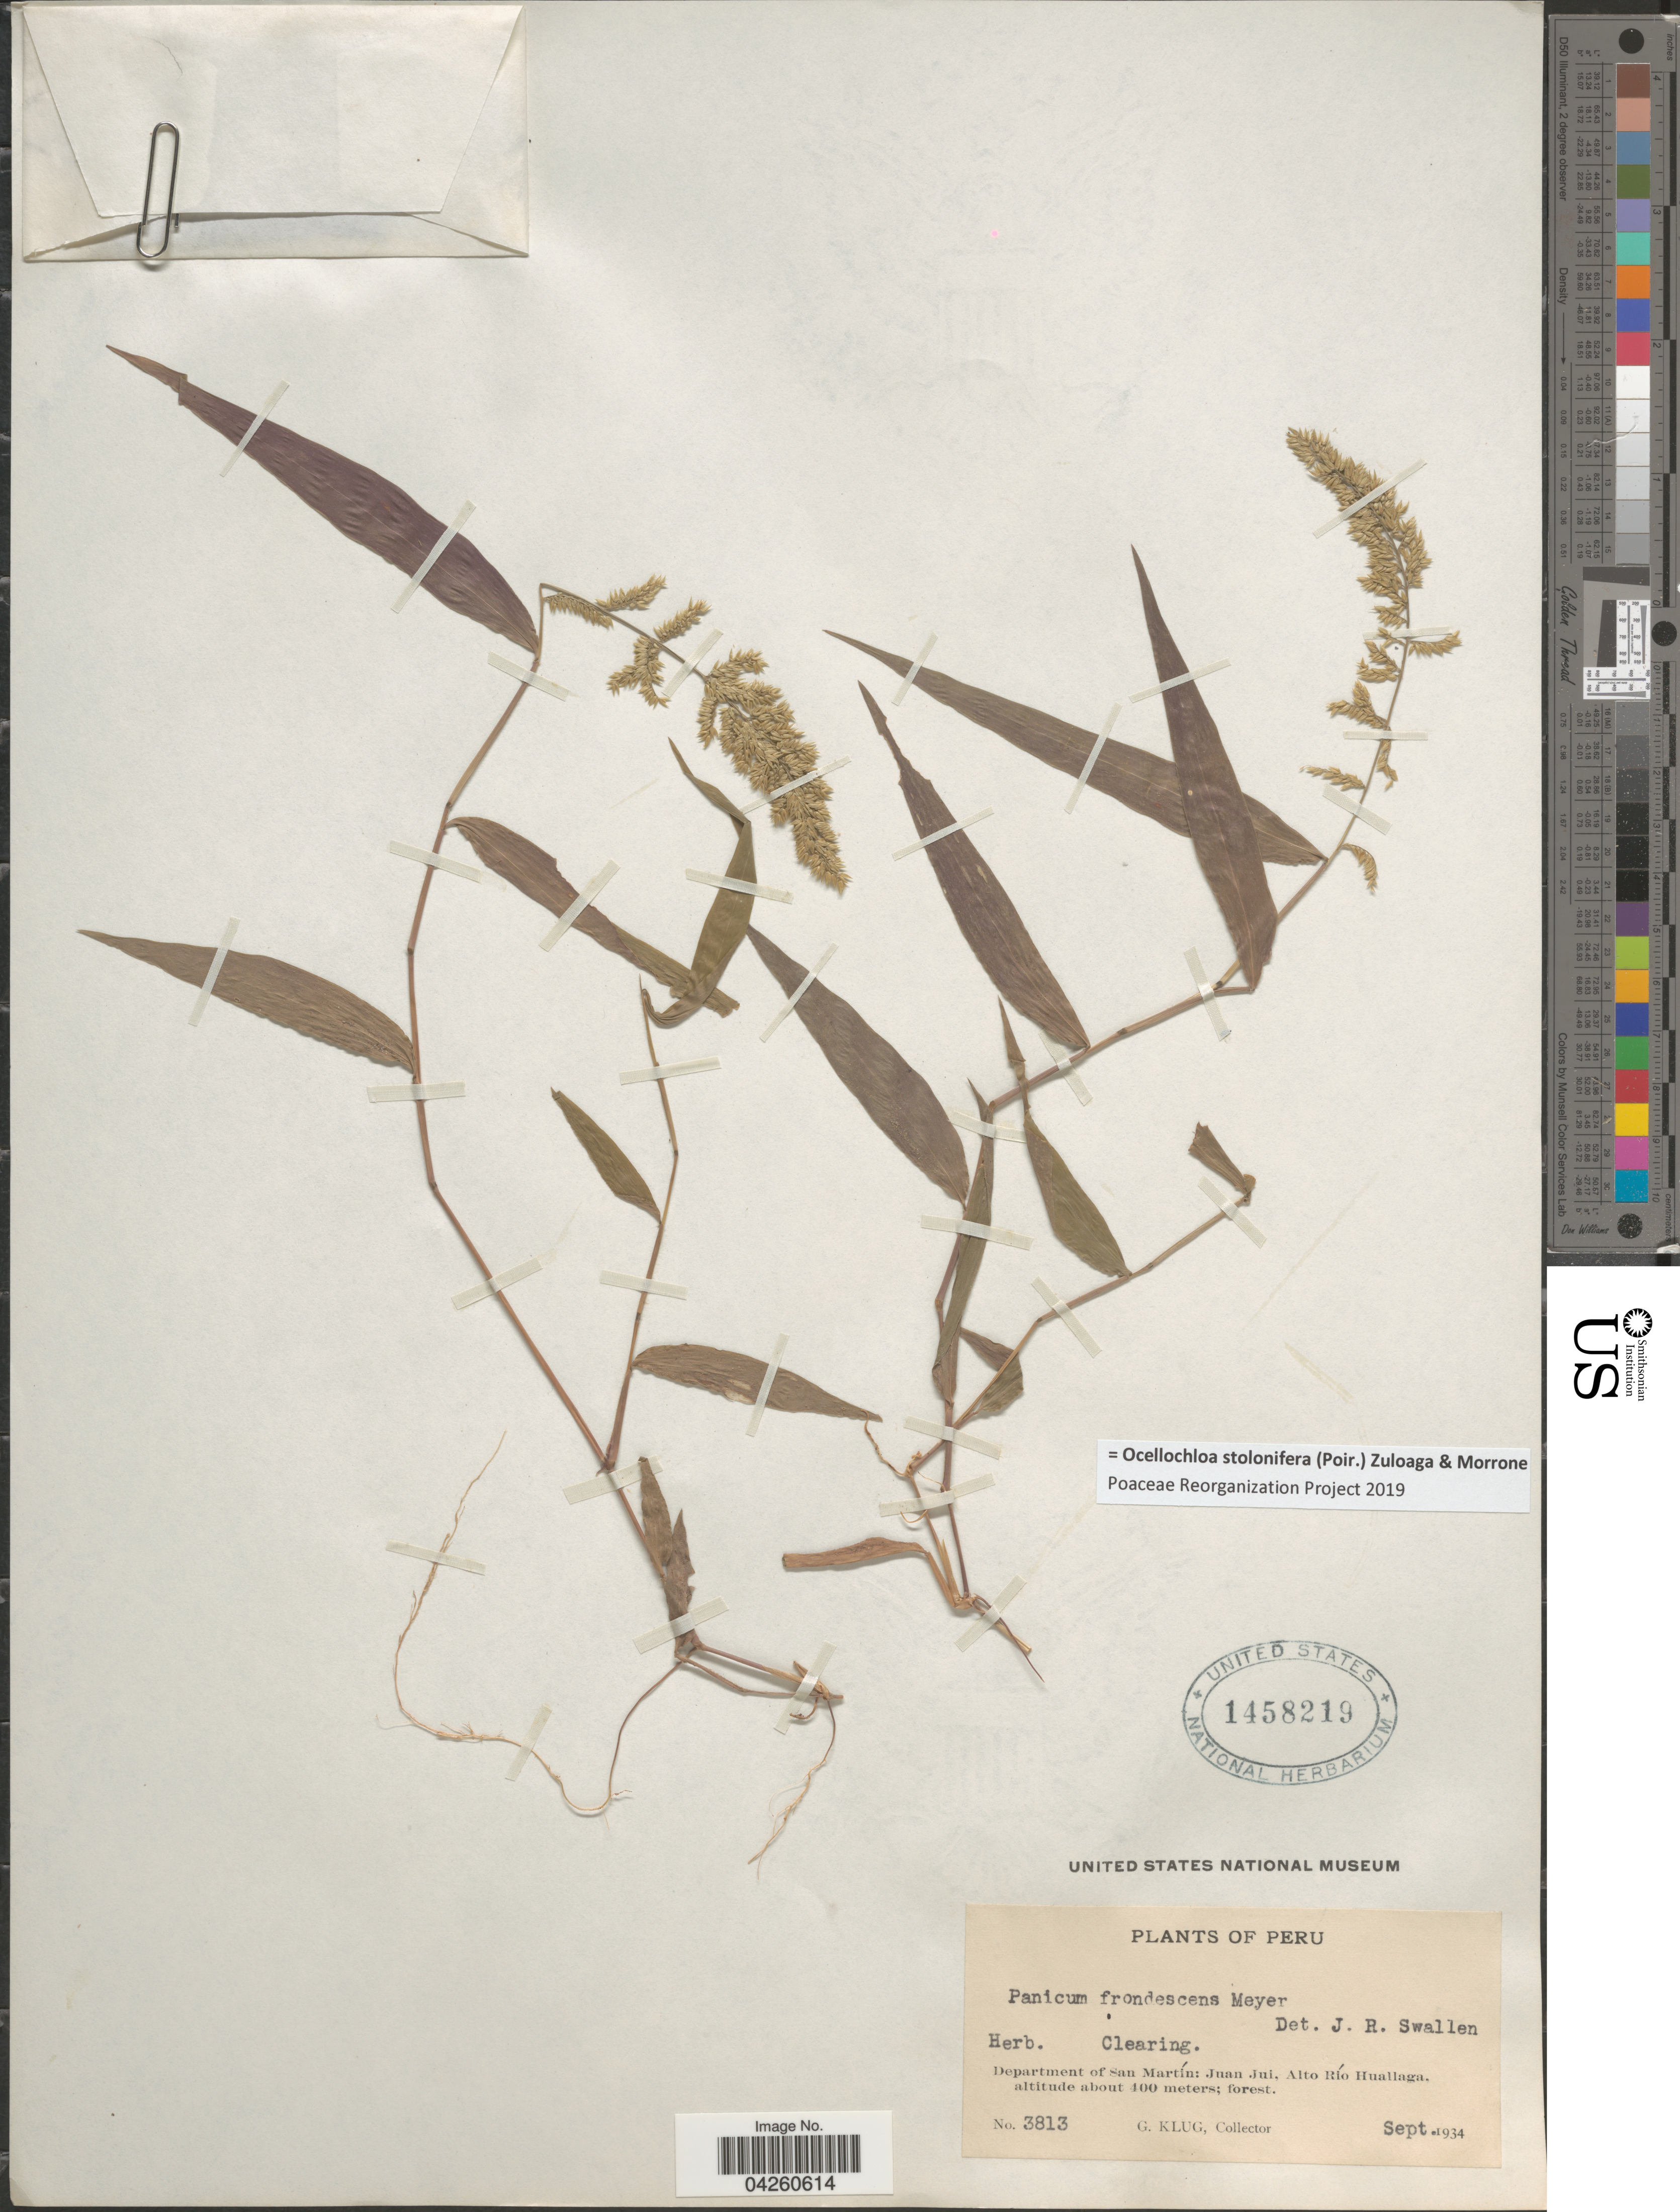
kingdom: Plantae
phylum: Tracheophyta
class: Liliopsida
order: Poales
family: Poaceae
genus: Ocellochloa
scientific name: Ocellochloa stolonifera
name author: (Poir.) Zuloaga & Morrone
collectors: G. Klug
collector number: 3813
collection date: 1934-09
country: Peru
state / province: San Martín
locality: Department of San Martín: Juan Jui, Alto Río Huallaga.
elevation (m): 400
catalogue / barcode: US 1458219